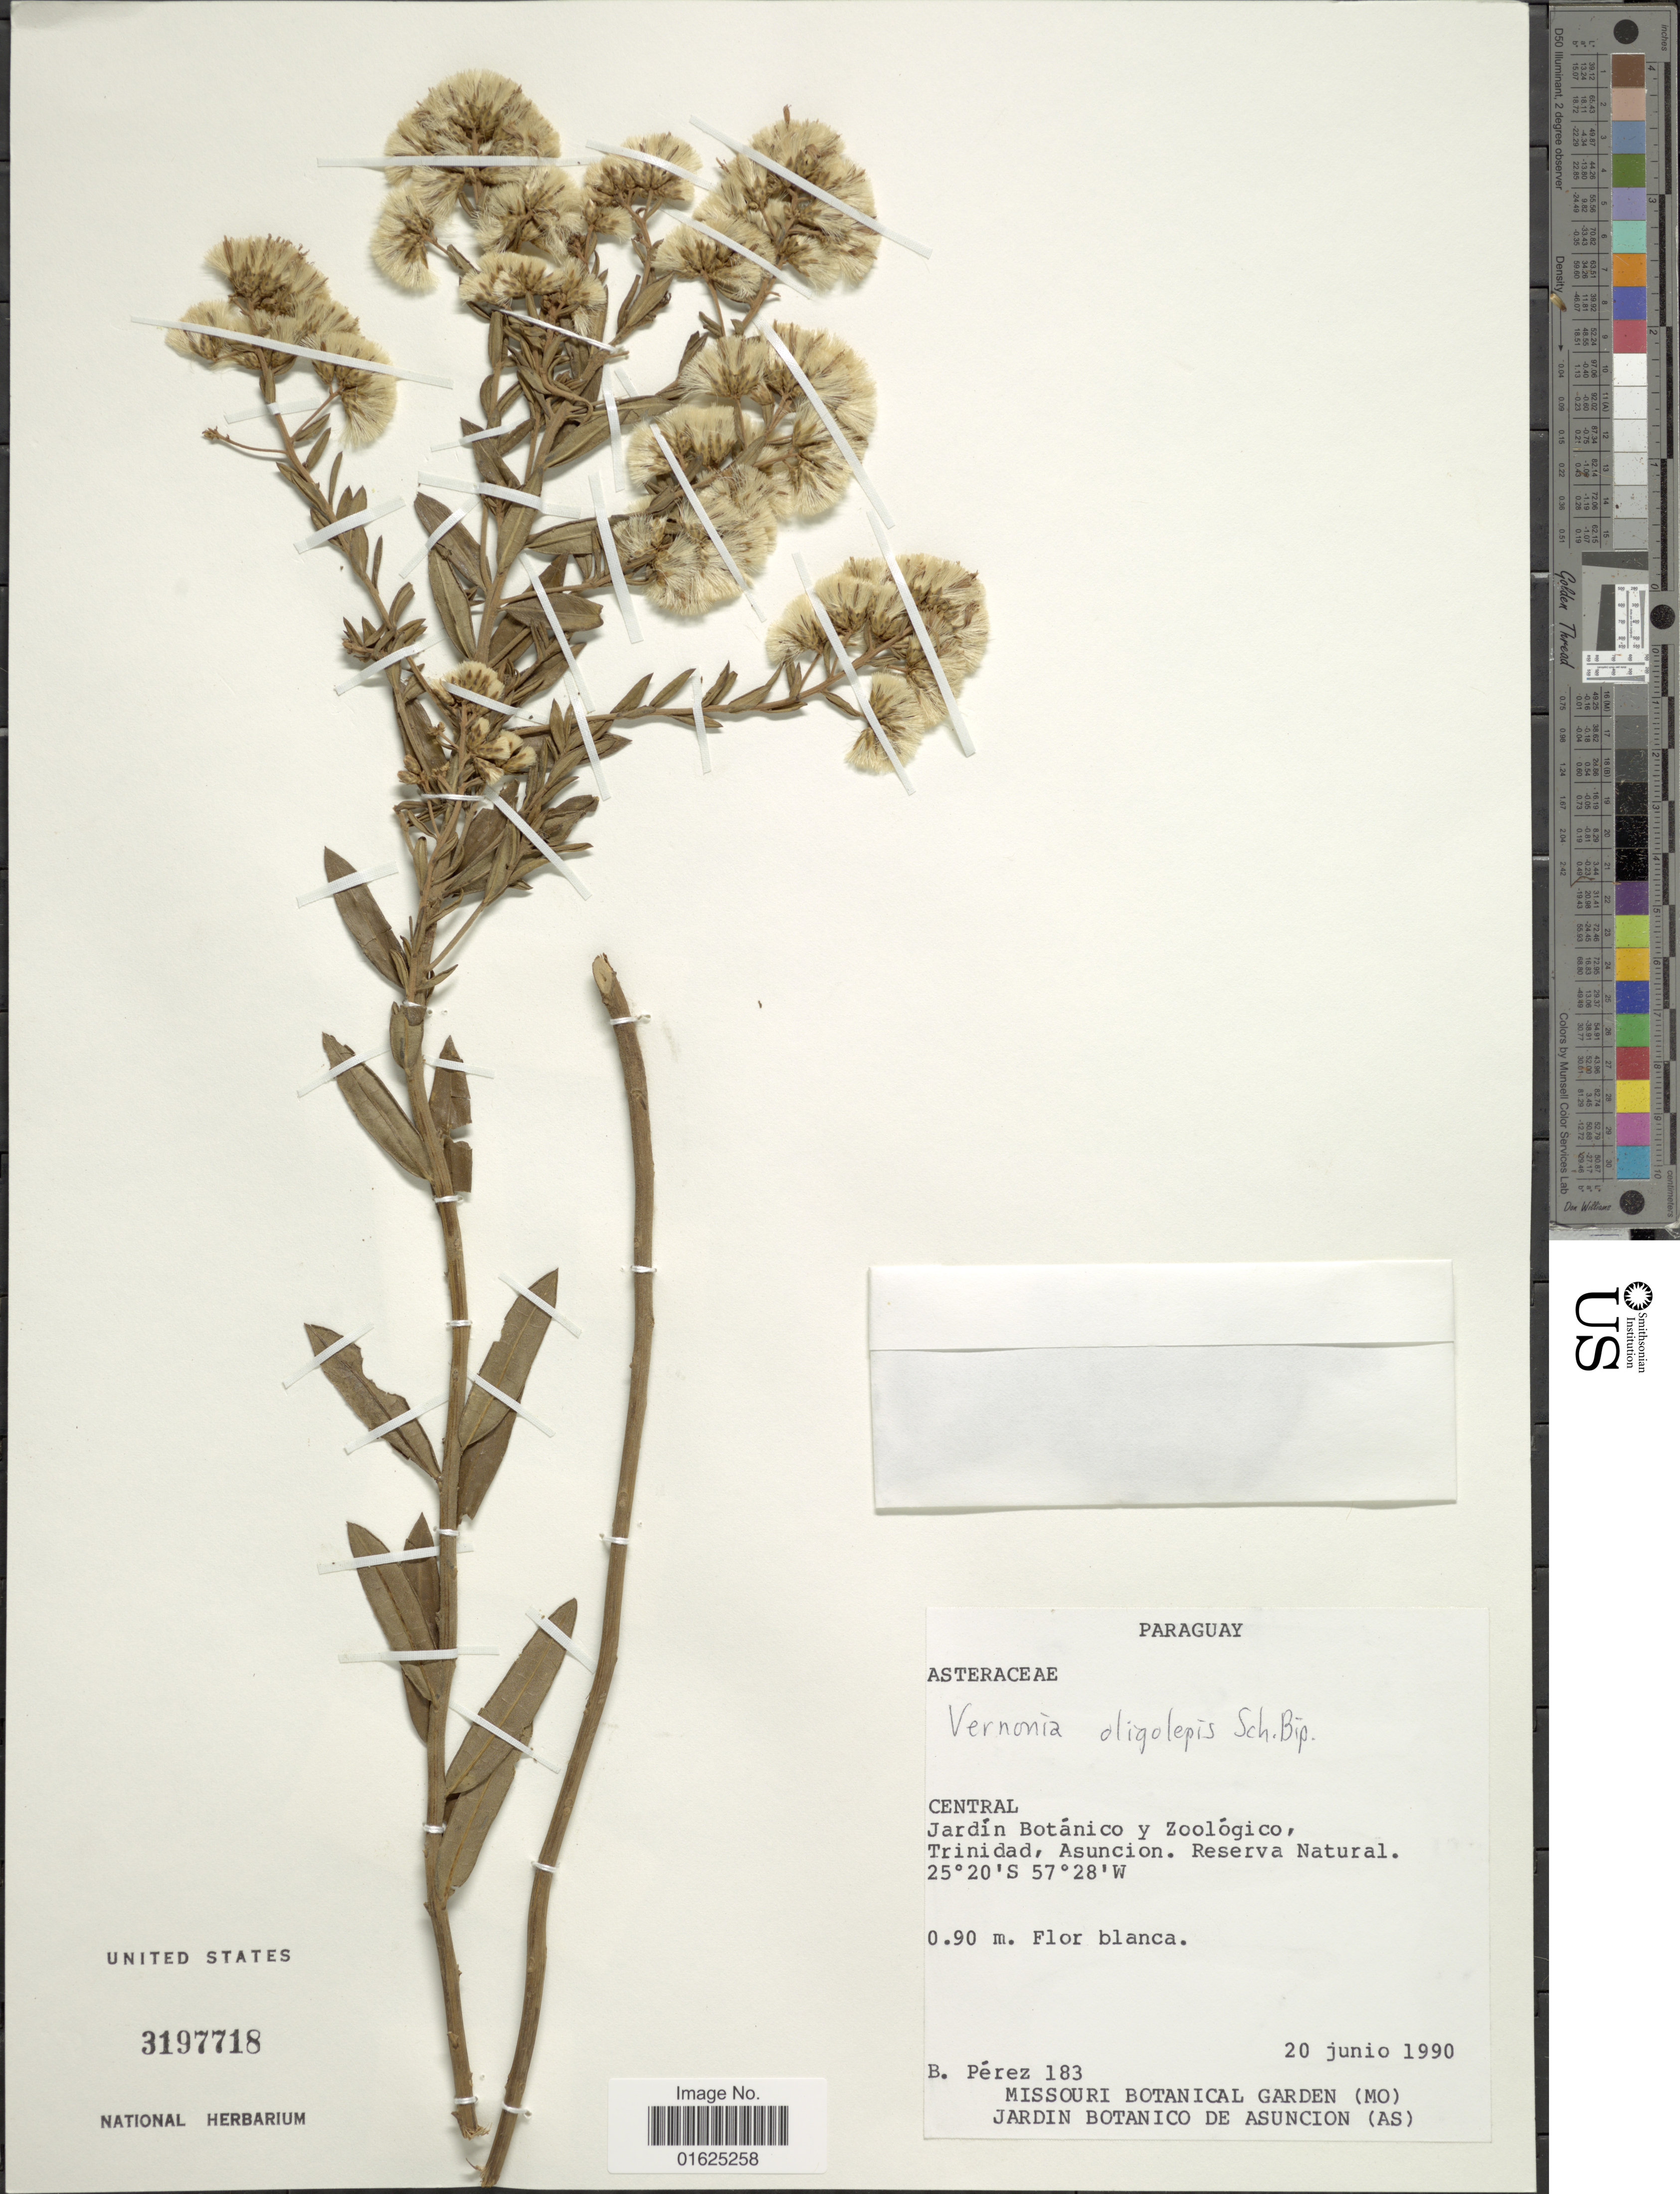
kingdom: Plantae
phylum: Tracheophyta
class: Magnoliopsida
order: Asterales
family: Asteraceae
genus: Vernonanthura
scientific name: Vernonanthura oligolepis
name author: (Sch. Bip. ex Baker) H. Rob.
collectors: B. Pérez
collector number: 183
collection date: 1990-06-20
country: Paraguay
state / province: Central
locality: Jardín Botánico u Zoológico, Trinidad, Asuncion. Reserva Natural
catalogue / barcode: US 3197718